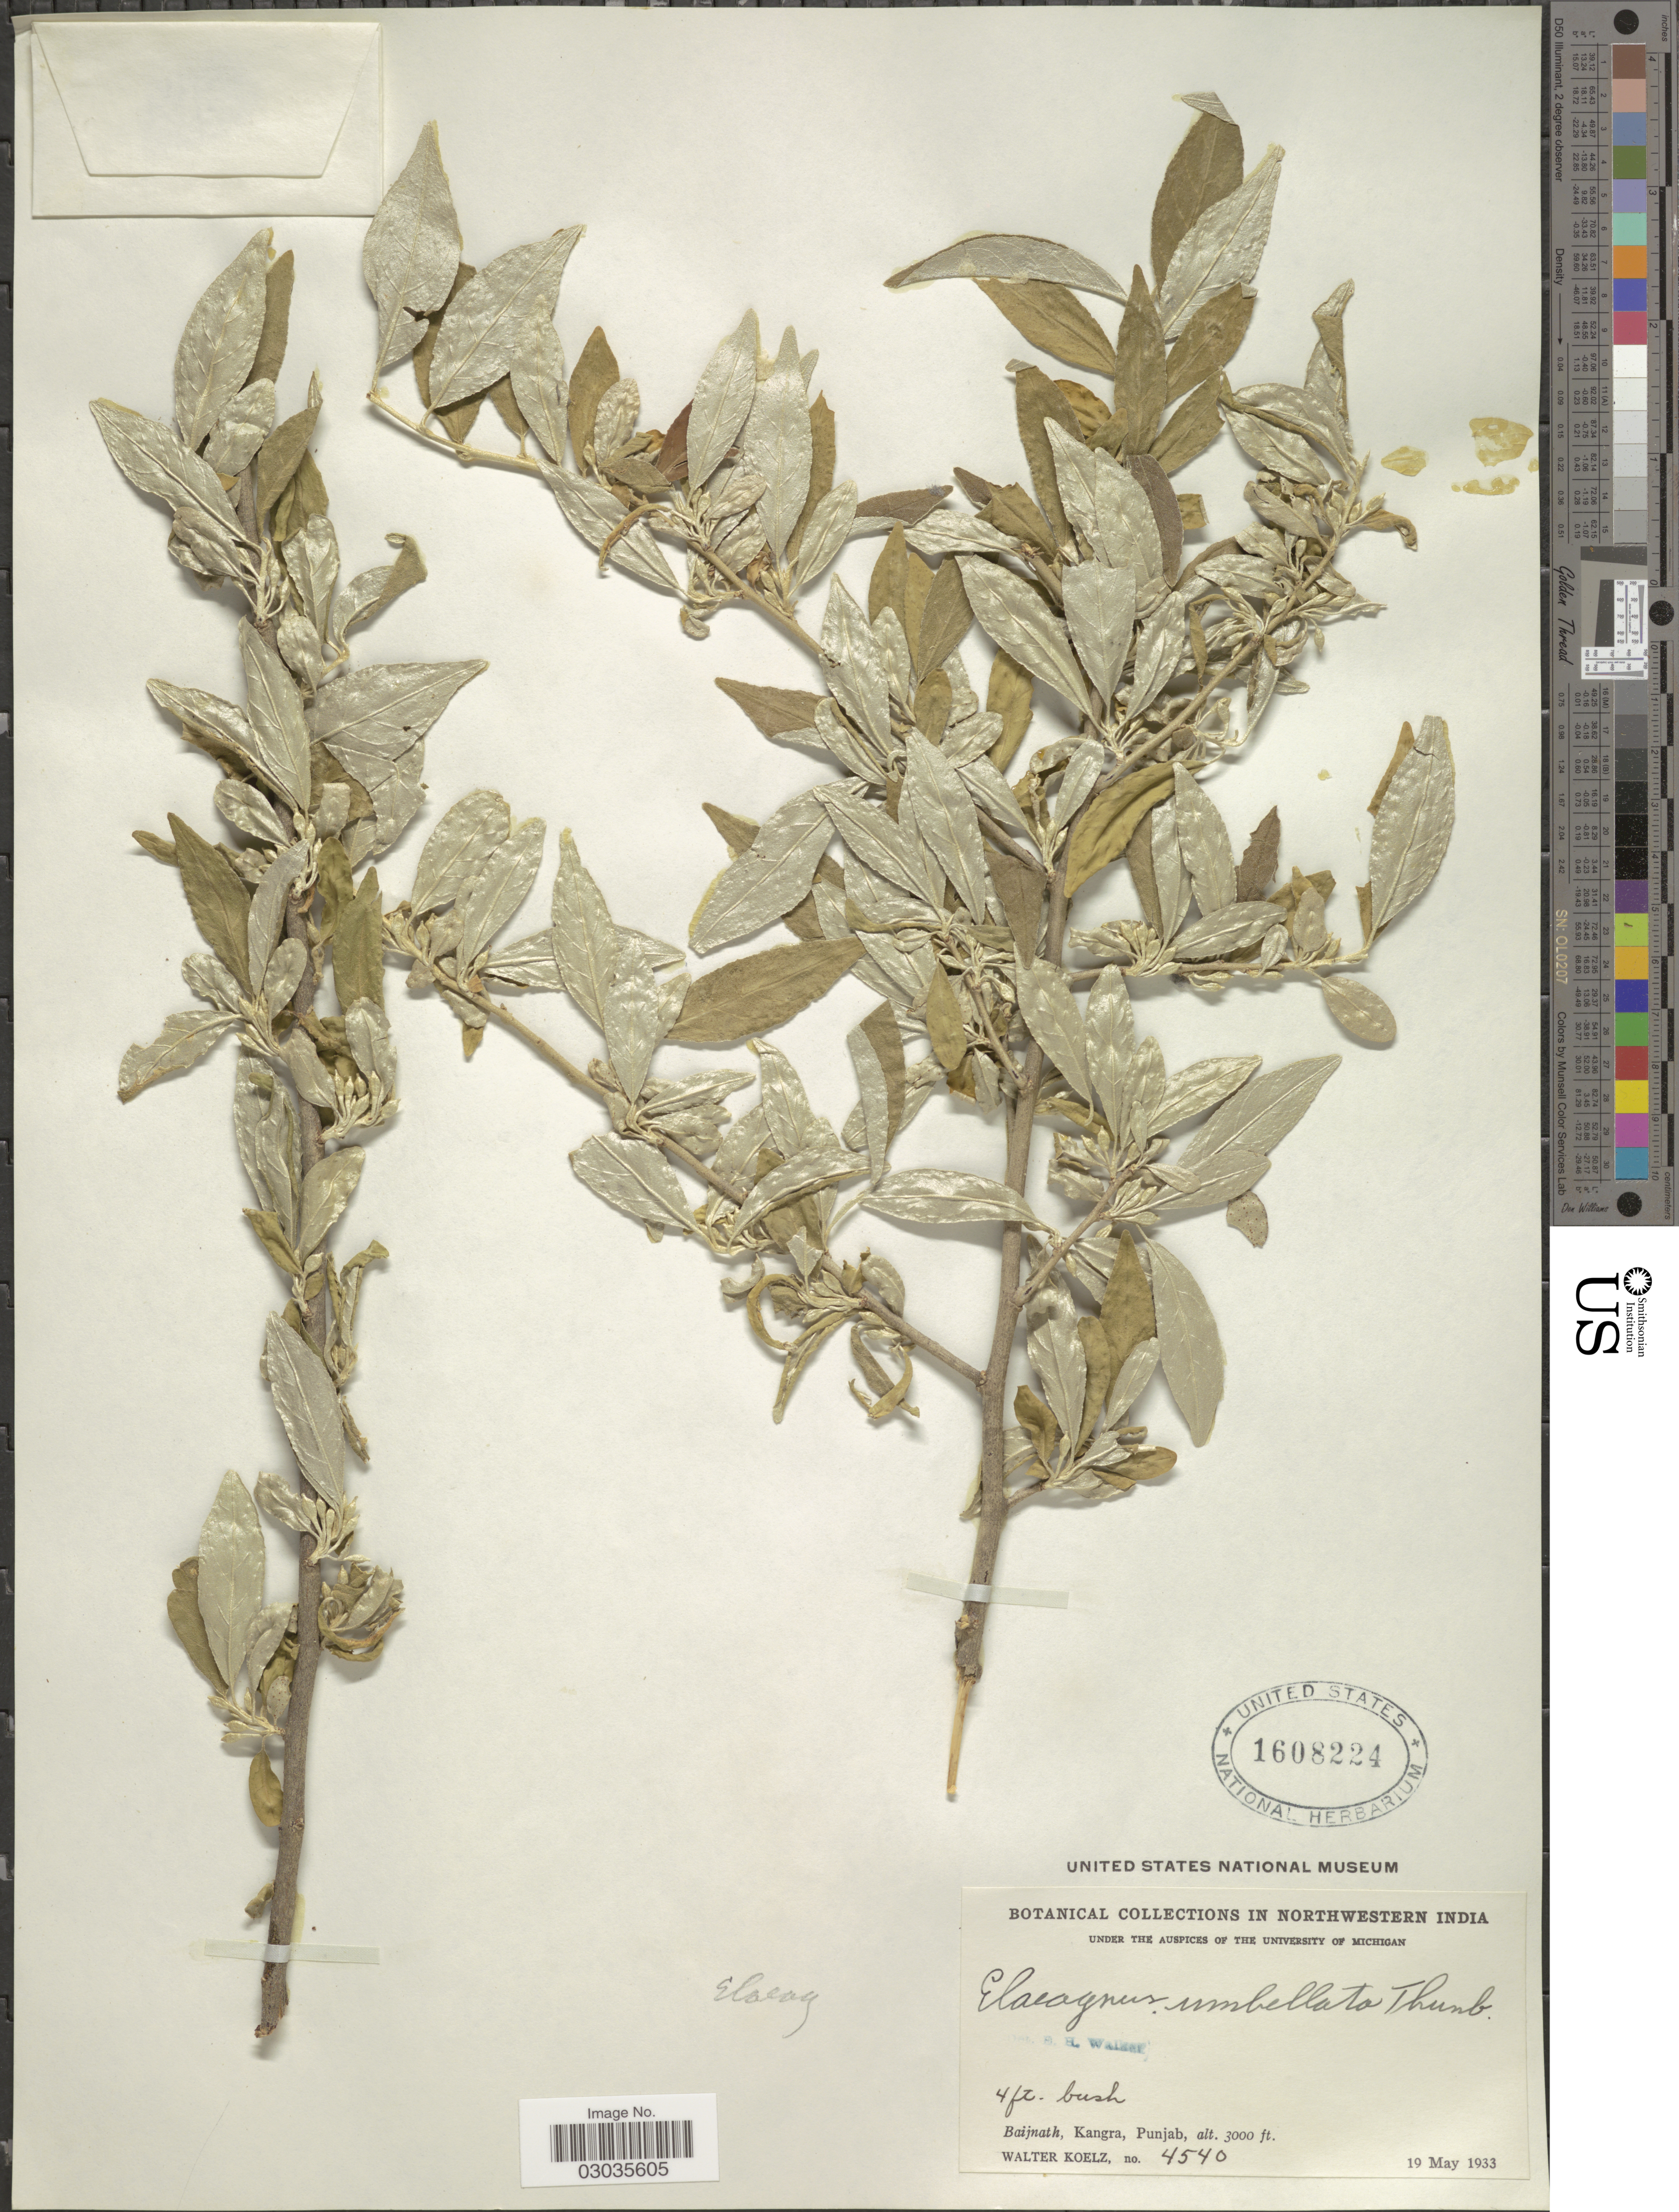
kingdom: Plantae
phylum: Tracheophyta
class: Magnoliopsida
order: Rosales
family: Elaeagnaceae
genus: Elaeagnus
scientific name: Elaeagnus umbellata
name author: Thunb.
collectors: W. N. Koelz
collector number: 4540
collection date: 1933-05-19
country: India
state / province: Himachal Pradesh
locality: Northwestern India. Baijnath, Kangra.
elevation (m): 914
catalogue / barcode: US 1608224